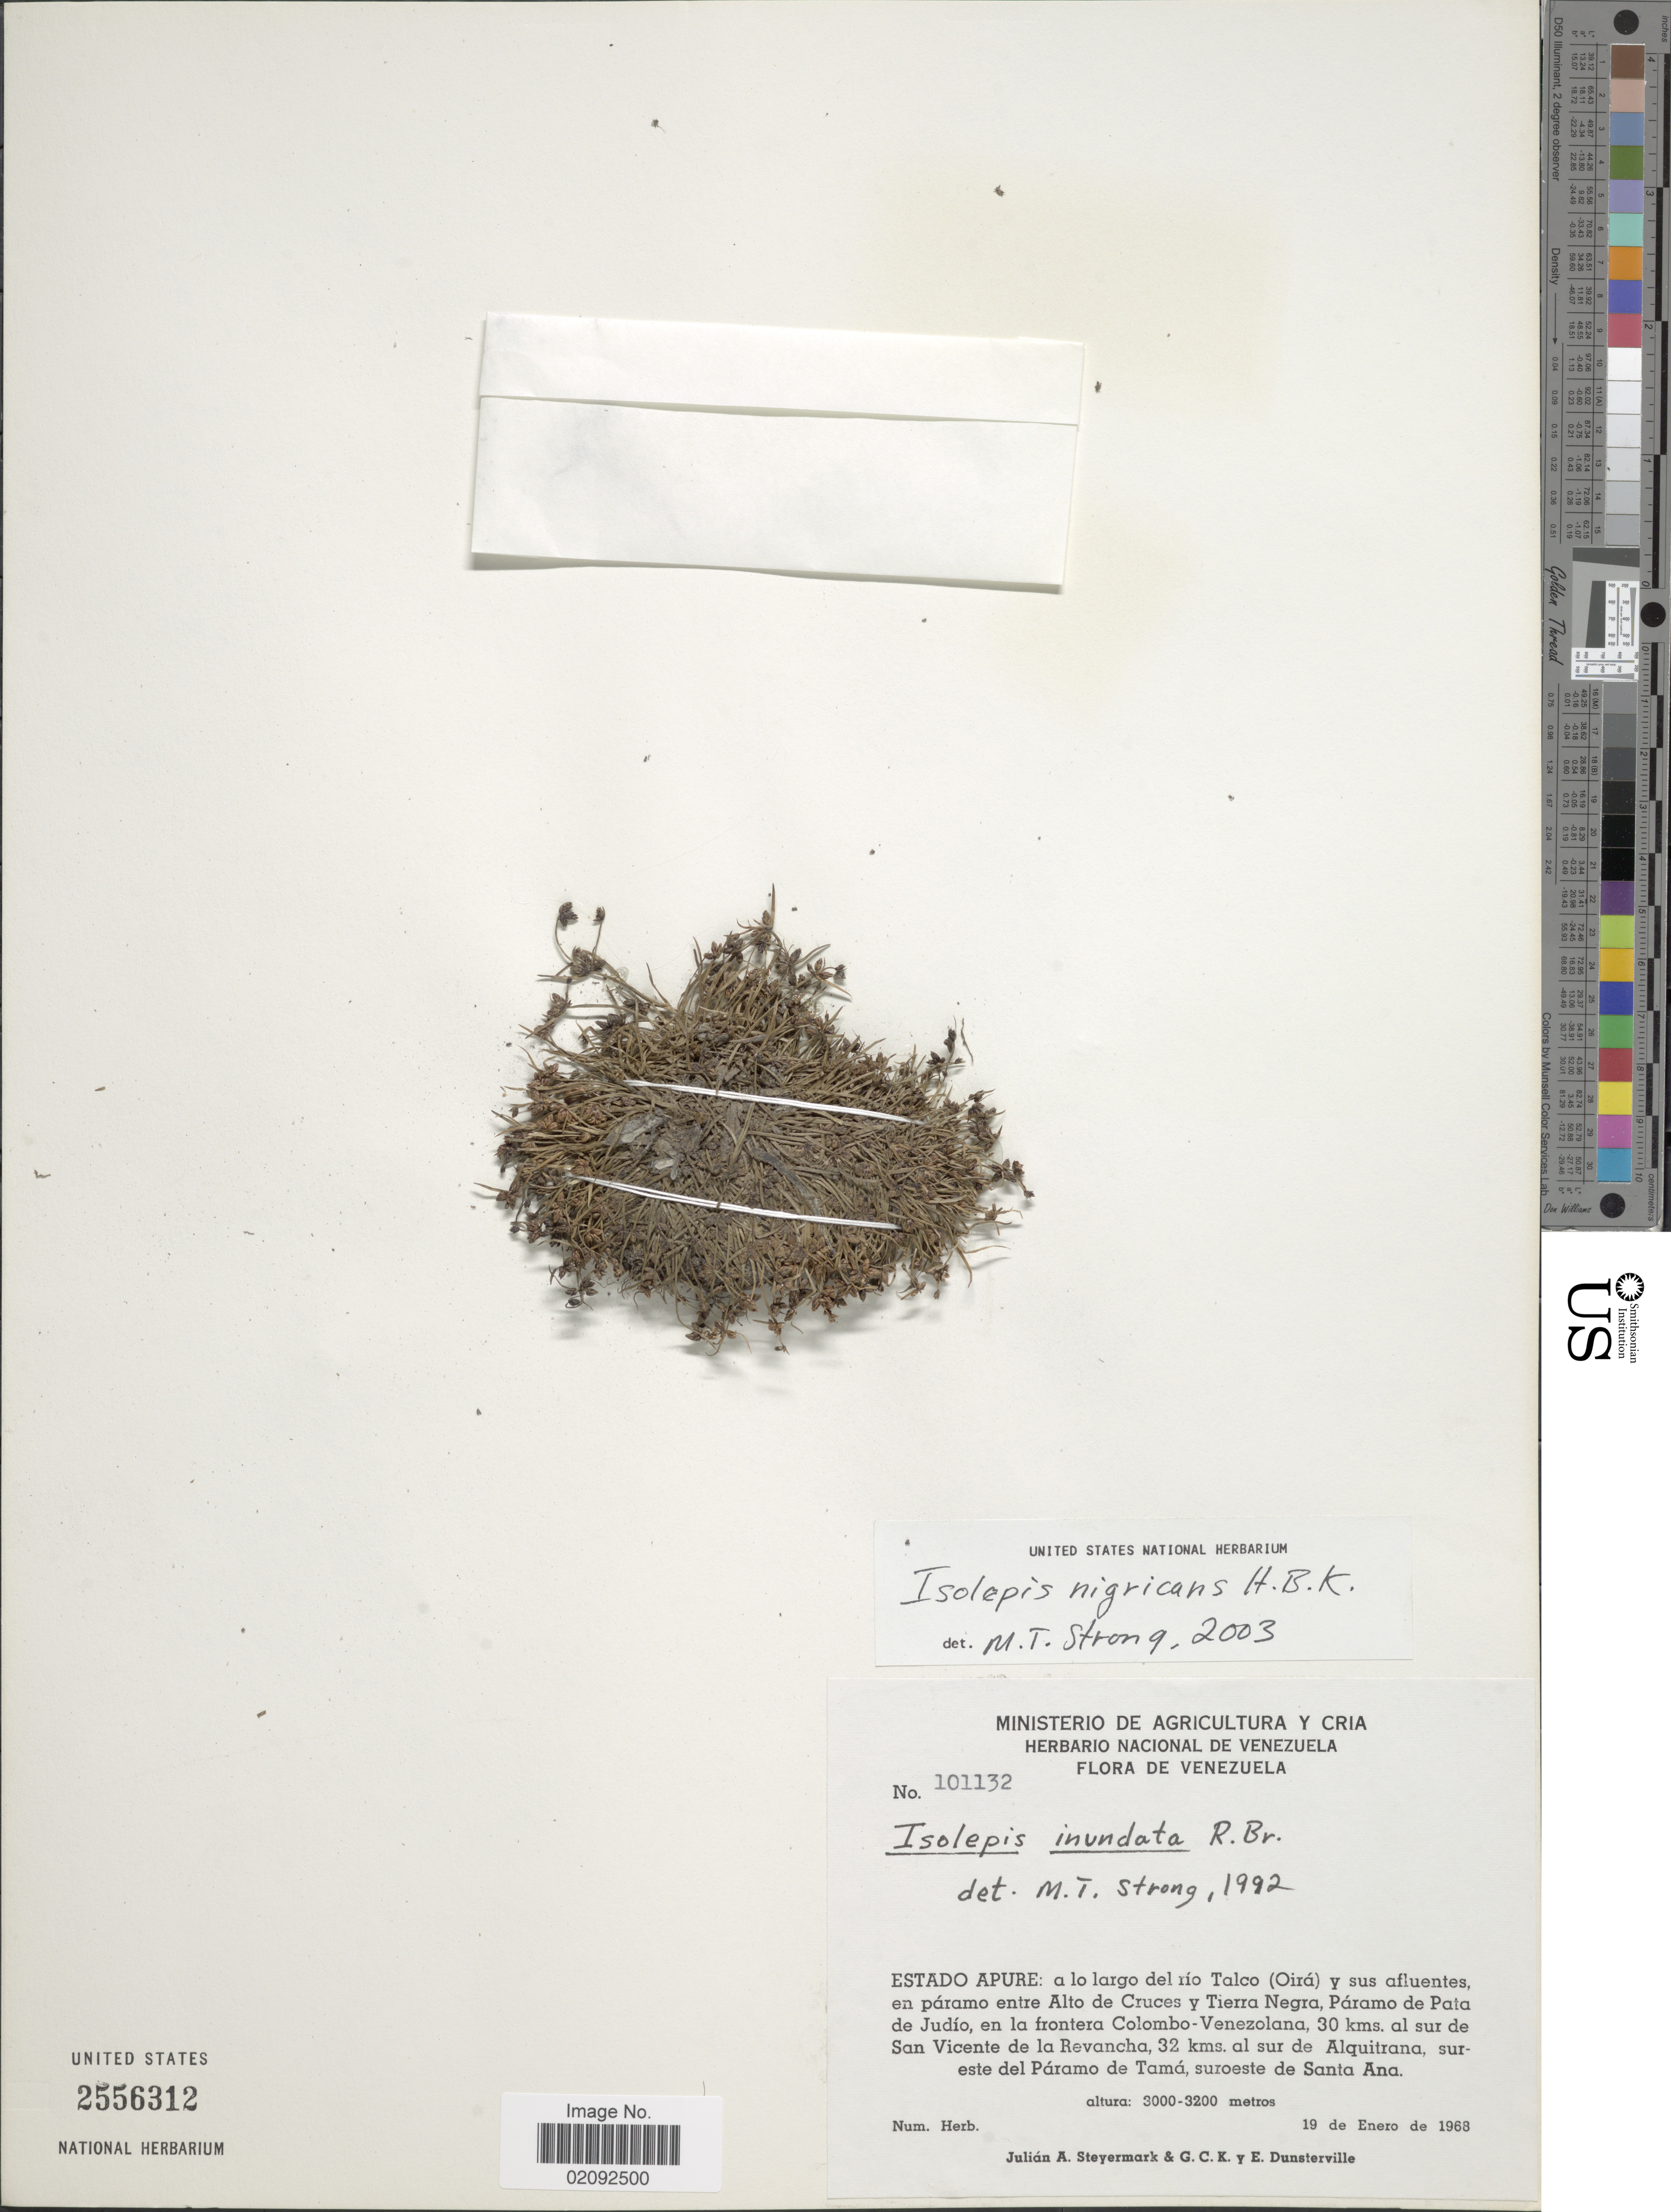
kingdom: Plantae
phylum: Tracheophyta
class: Liliopsida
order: Poales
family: Cyperaceae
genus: Isolepis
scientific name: Isolepis nigricans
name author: Kunth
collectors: J. Steyermark, G. C. K. Dunsterville & E. Dunsterville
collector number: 101132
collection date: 1968-01-19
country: Venezuela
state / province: Apure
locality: A lo largo del rio Talco (Oira) y sus afluentes en paramo entre Alto de Cruces y Tierra Negra, Paramo de Pata de Judio, en la frontere Colombo-Venezolana, 30 kms. al sur de San Vicente de la Revancha, 32 kms. al sur de Alquitrana, sureste del Paramo de Tama, suroeste de Santa Ana.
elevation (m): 3000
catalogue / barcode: US 2556312